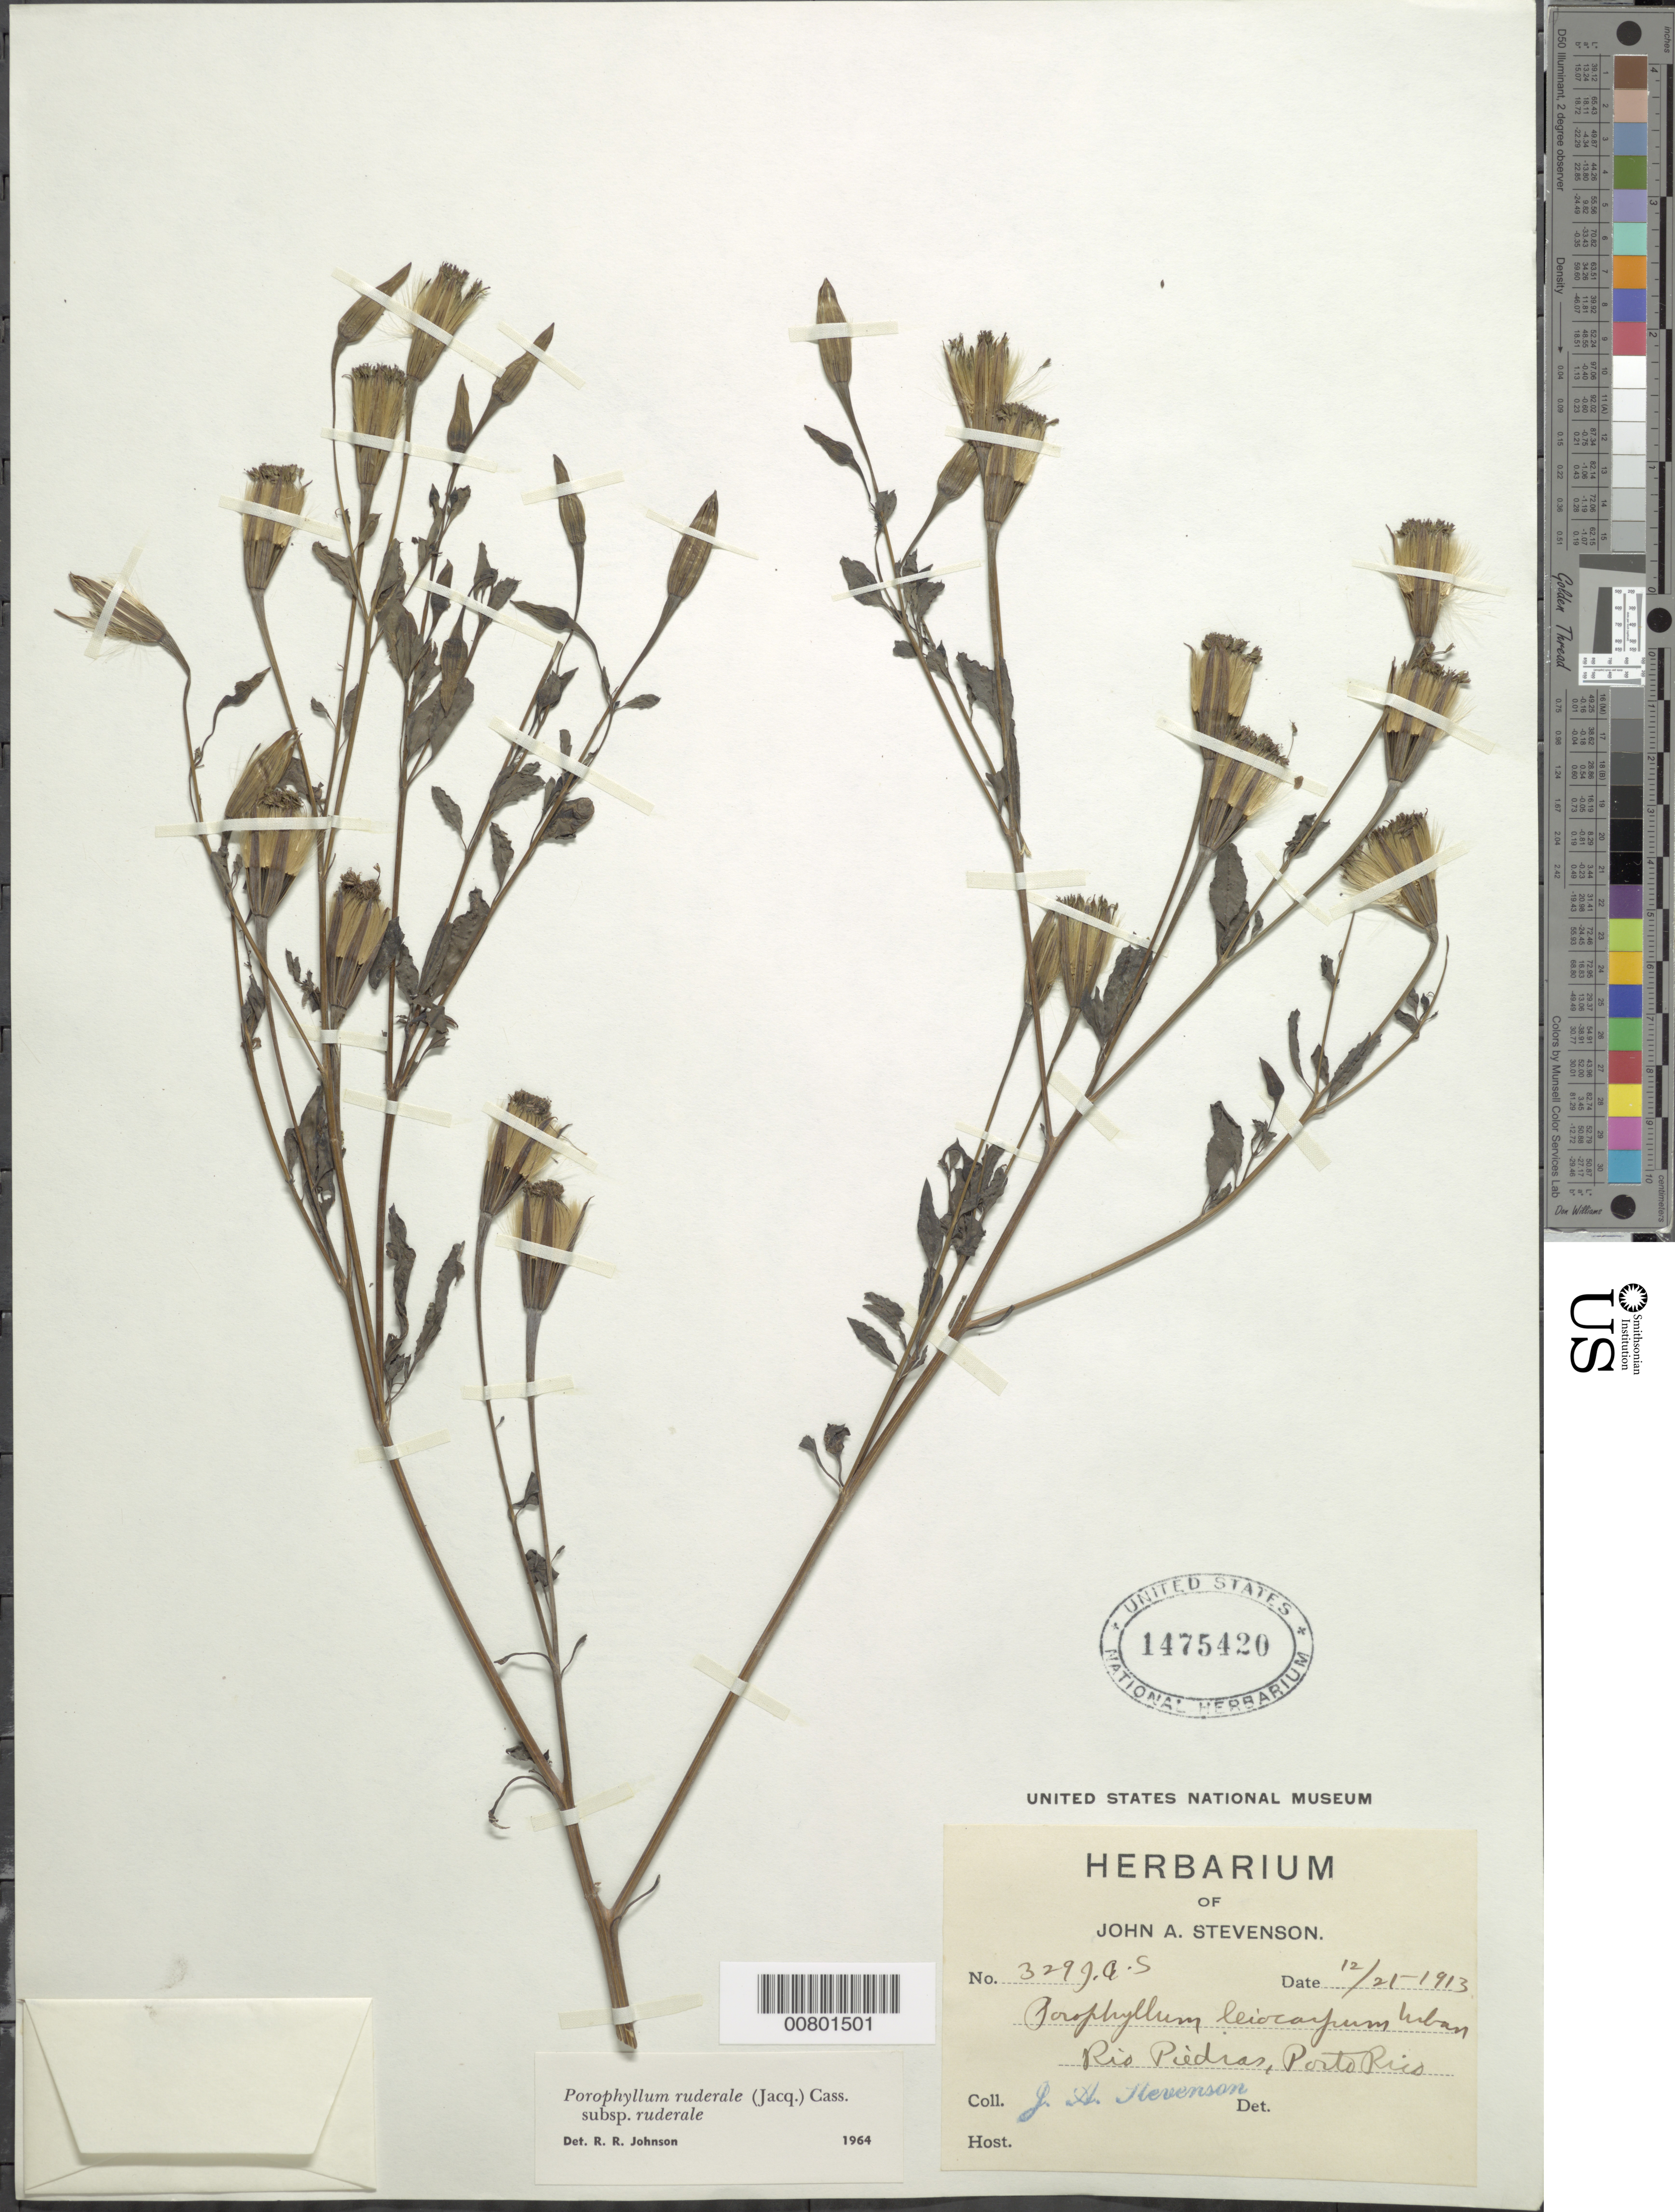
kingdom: Plantae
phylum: Tracheophyta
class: Magnoliopsida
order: Asterales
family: Asteraceae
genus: Porophyllum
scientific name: Porophyllum ruderale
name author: (Jacq.) Cass.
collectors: J. Stevenson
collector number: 329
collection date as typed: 21 Dec 1913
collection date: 1913-12-21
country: Puerto Rico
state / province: San Juan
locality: Río Piedras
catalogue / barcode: US 1475420